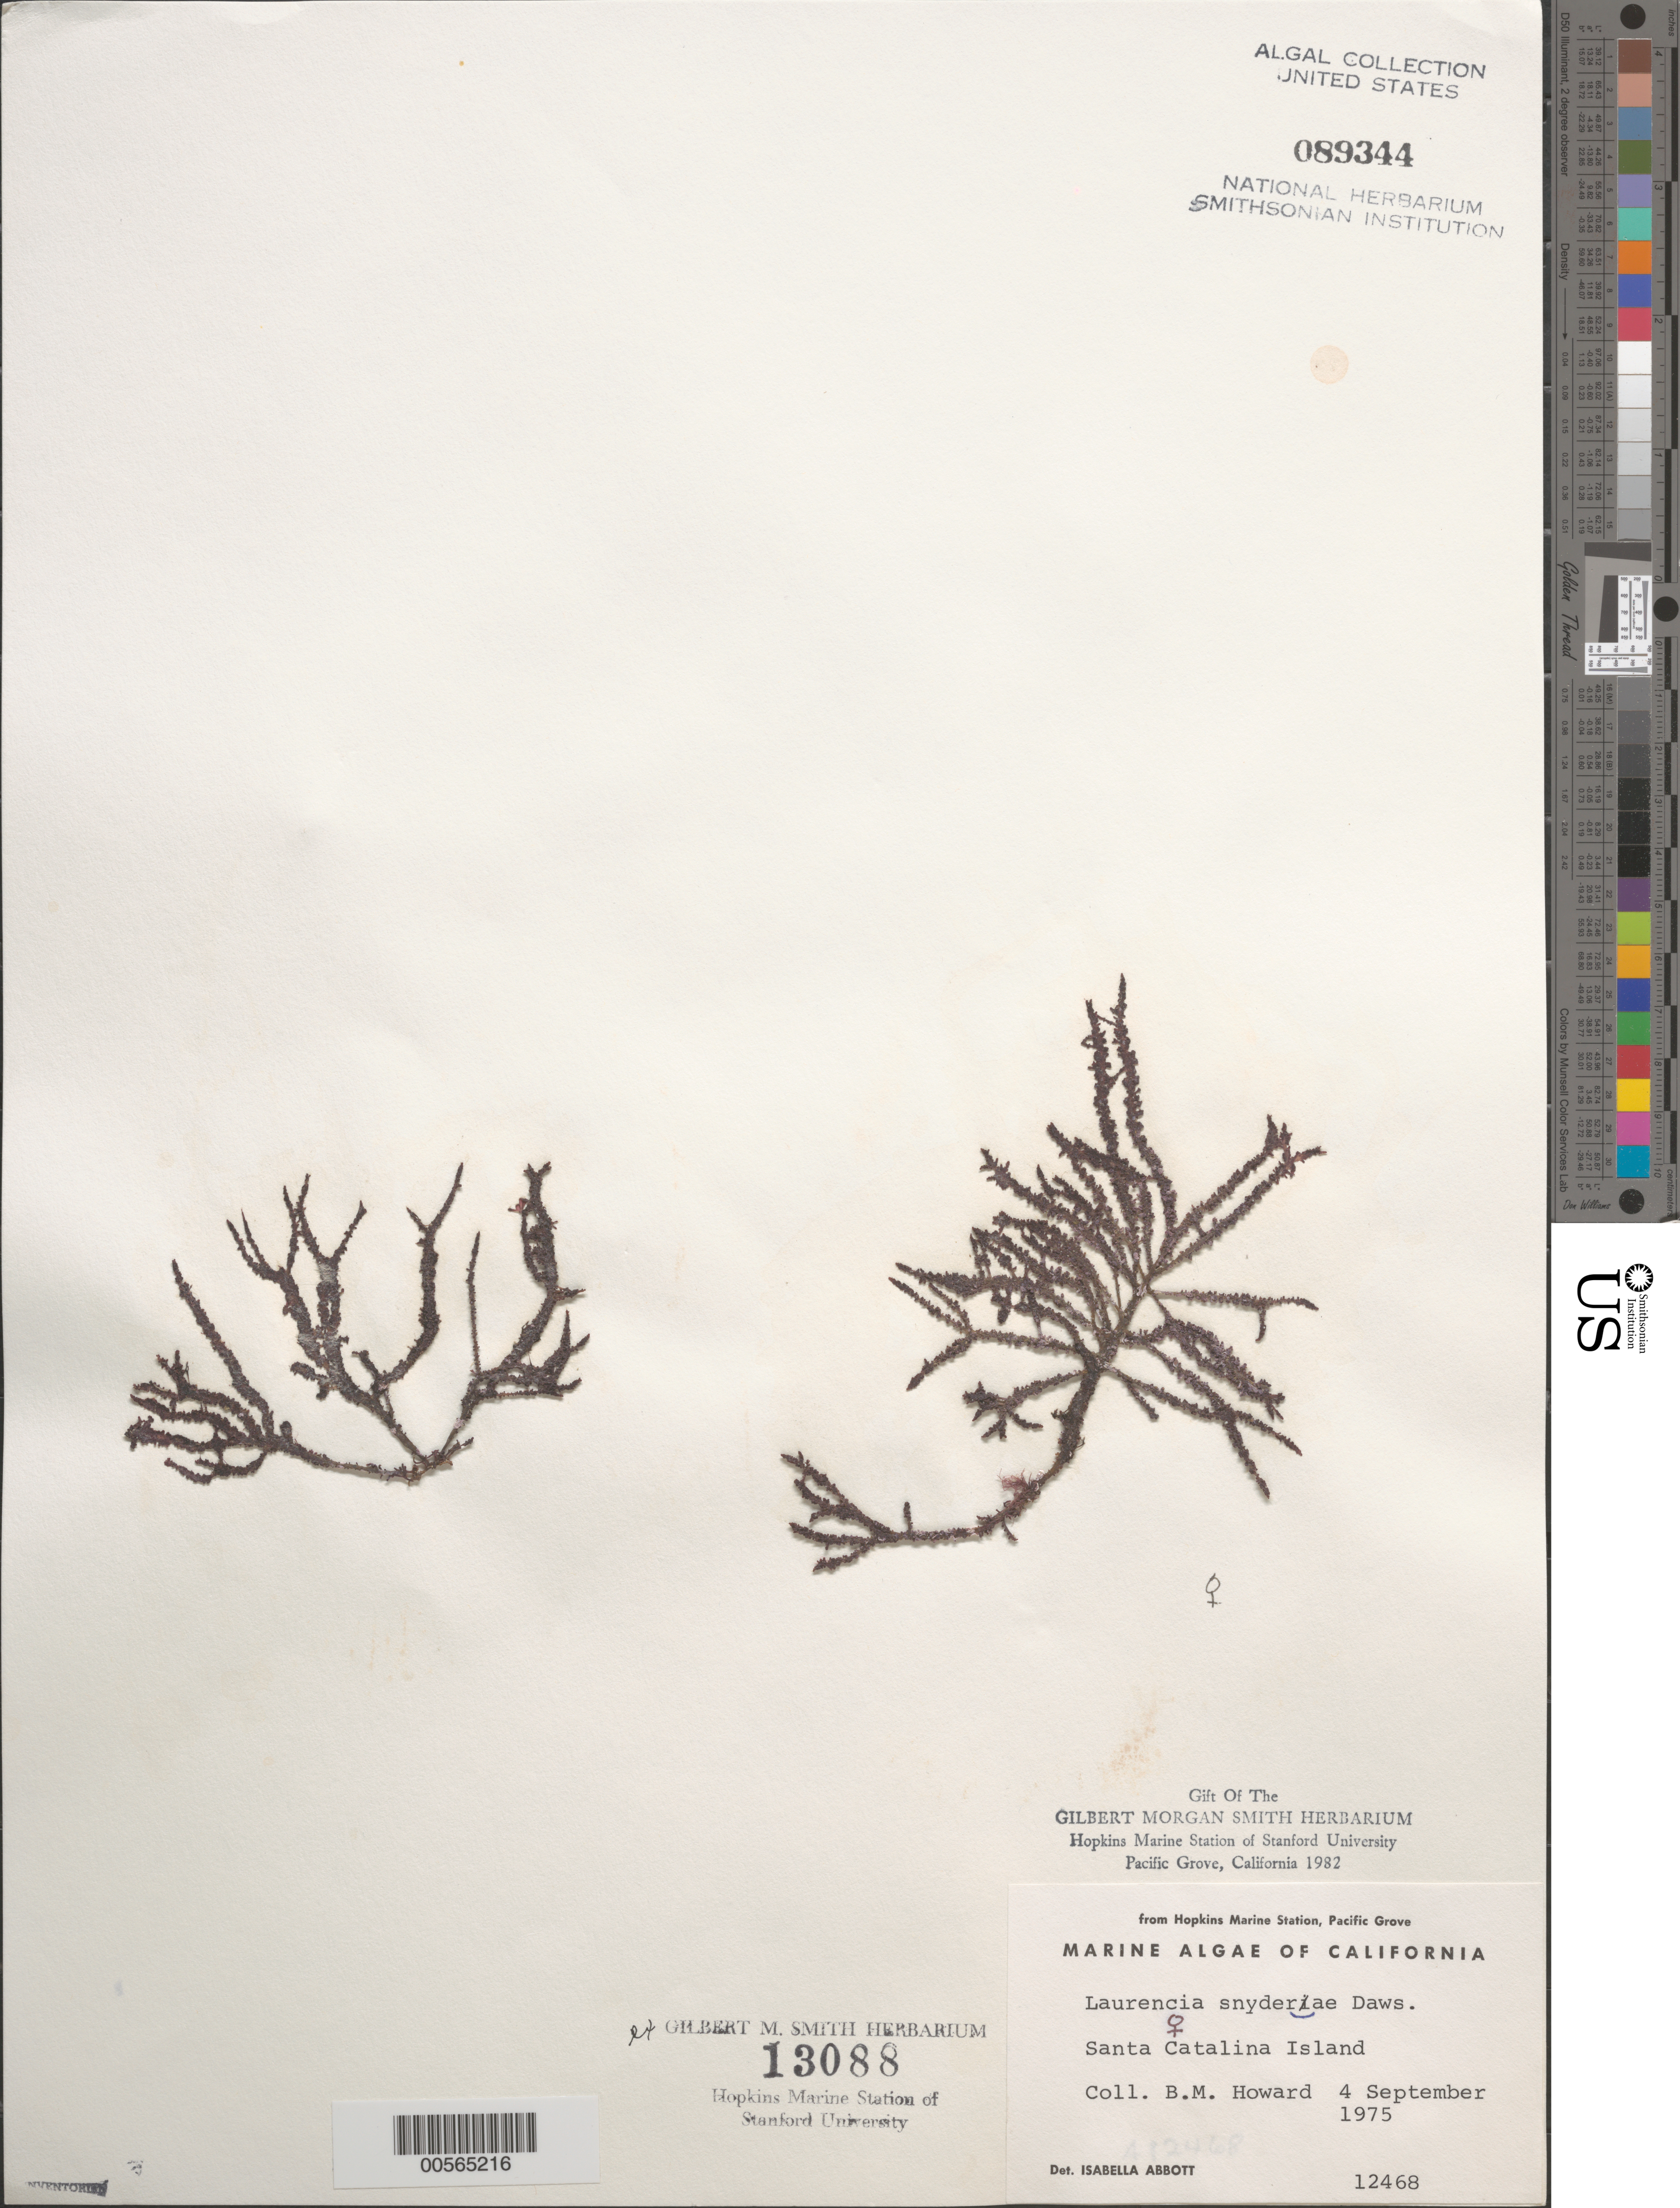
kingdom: Plantae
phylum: Rhodophyta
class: Florideophyceae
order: Ceramiales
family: Rhodomelaceae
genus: Laurencia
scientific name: Laurencia snyderae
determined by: Abbott, Isabella A.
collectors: B. Howard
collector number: IAA 12468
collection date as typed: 04 Sep 1975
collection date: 1975-09-04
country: United States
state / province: California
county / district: Los Angeles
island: Santa Catalina Island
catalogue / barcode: US 89344